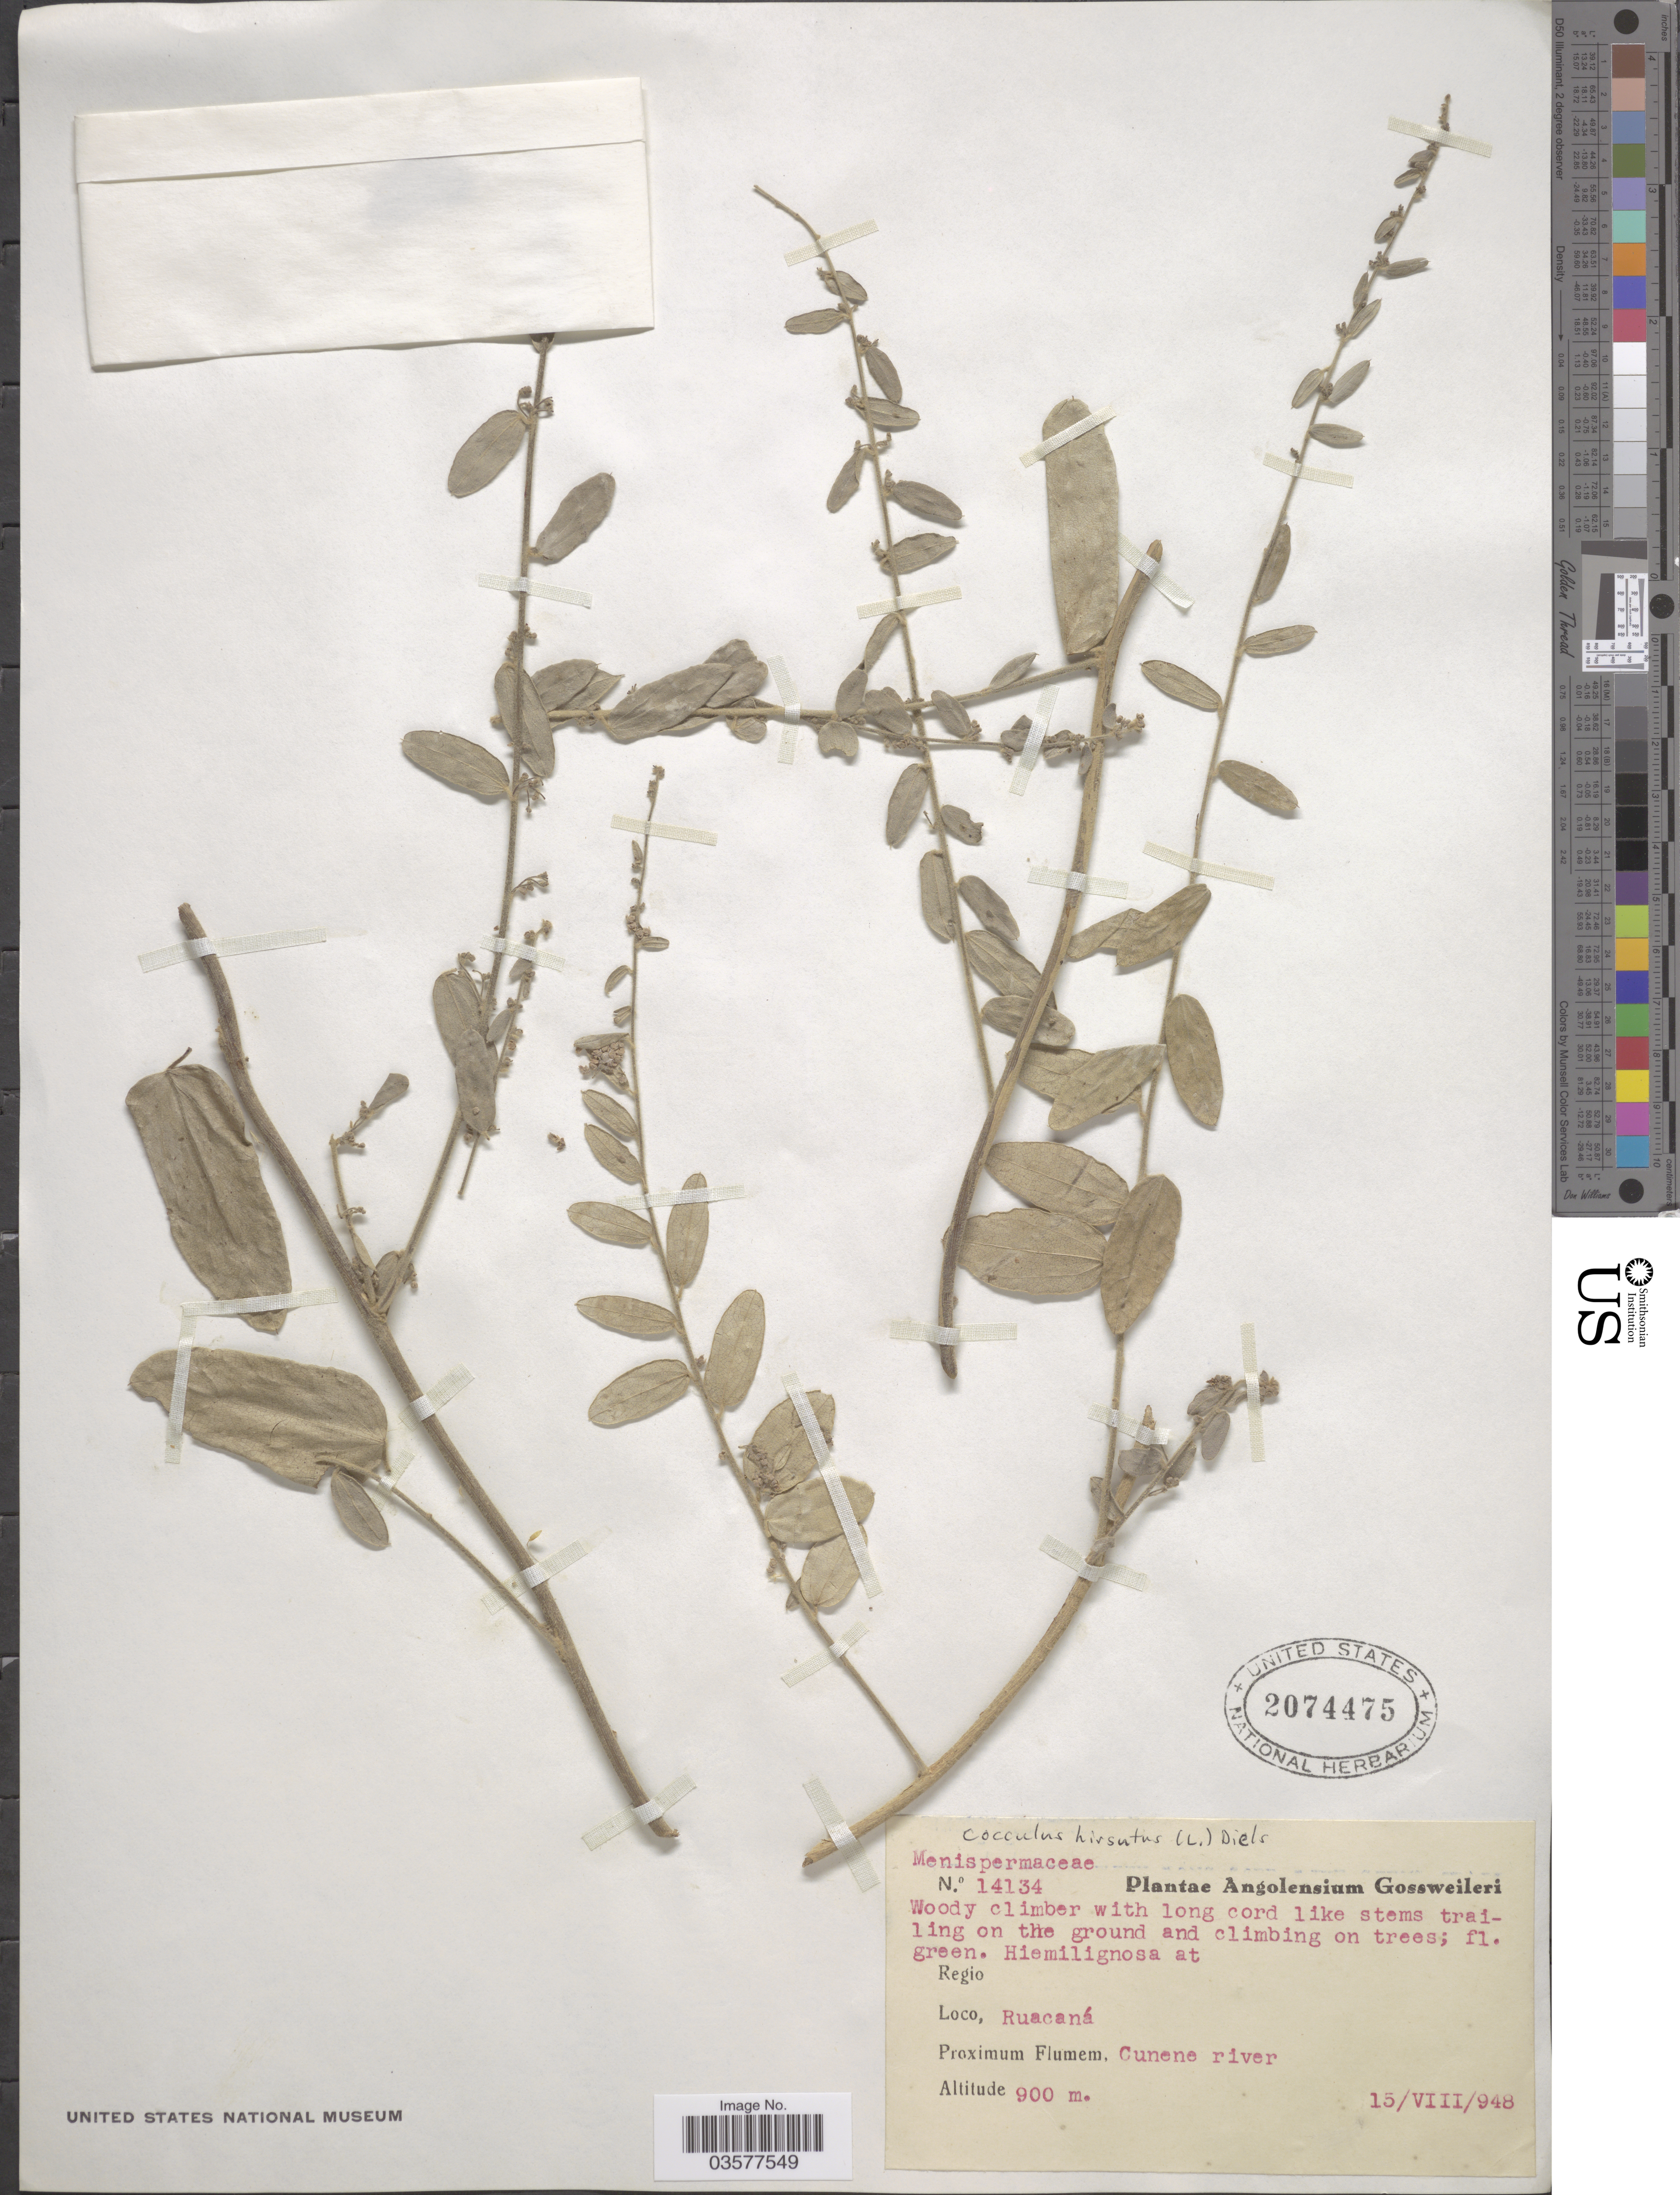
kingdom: Plantae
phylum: Tracheophyta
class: Magnoliopsida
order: Ranunculales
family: Menispermaceae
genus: Cocculus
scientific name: Cocculus hirsutus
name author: (L.) Diels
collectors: -. Gossweiler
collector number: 14134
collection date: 1948-08-15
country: Angola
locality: Ruacaná. Cunene river.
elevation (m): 900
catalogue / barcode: US 2074475